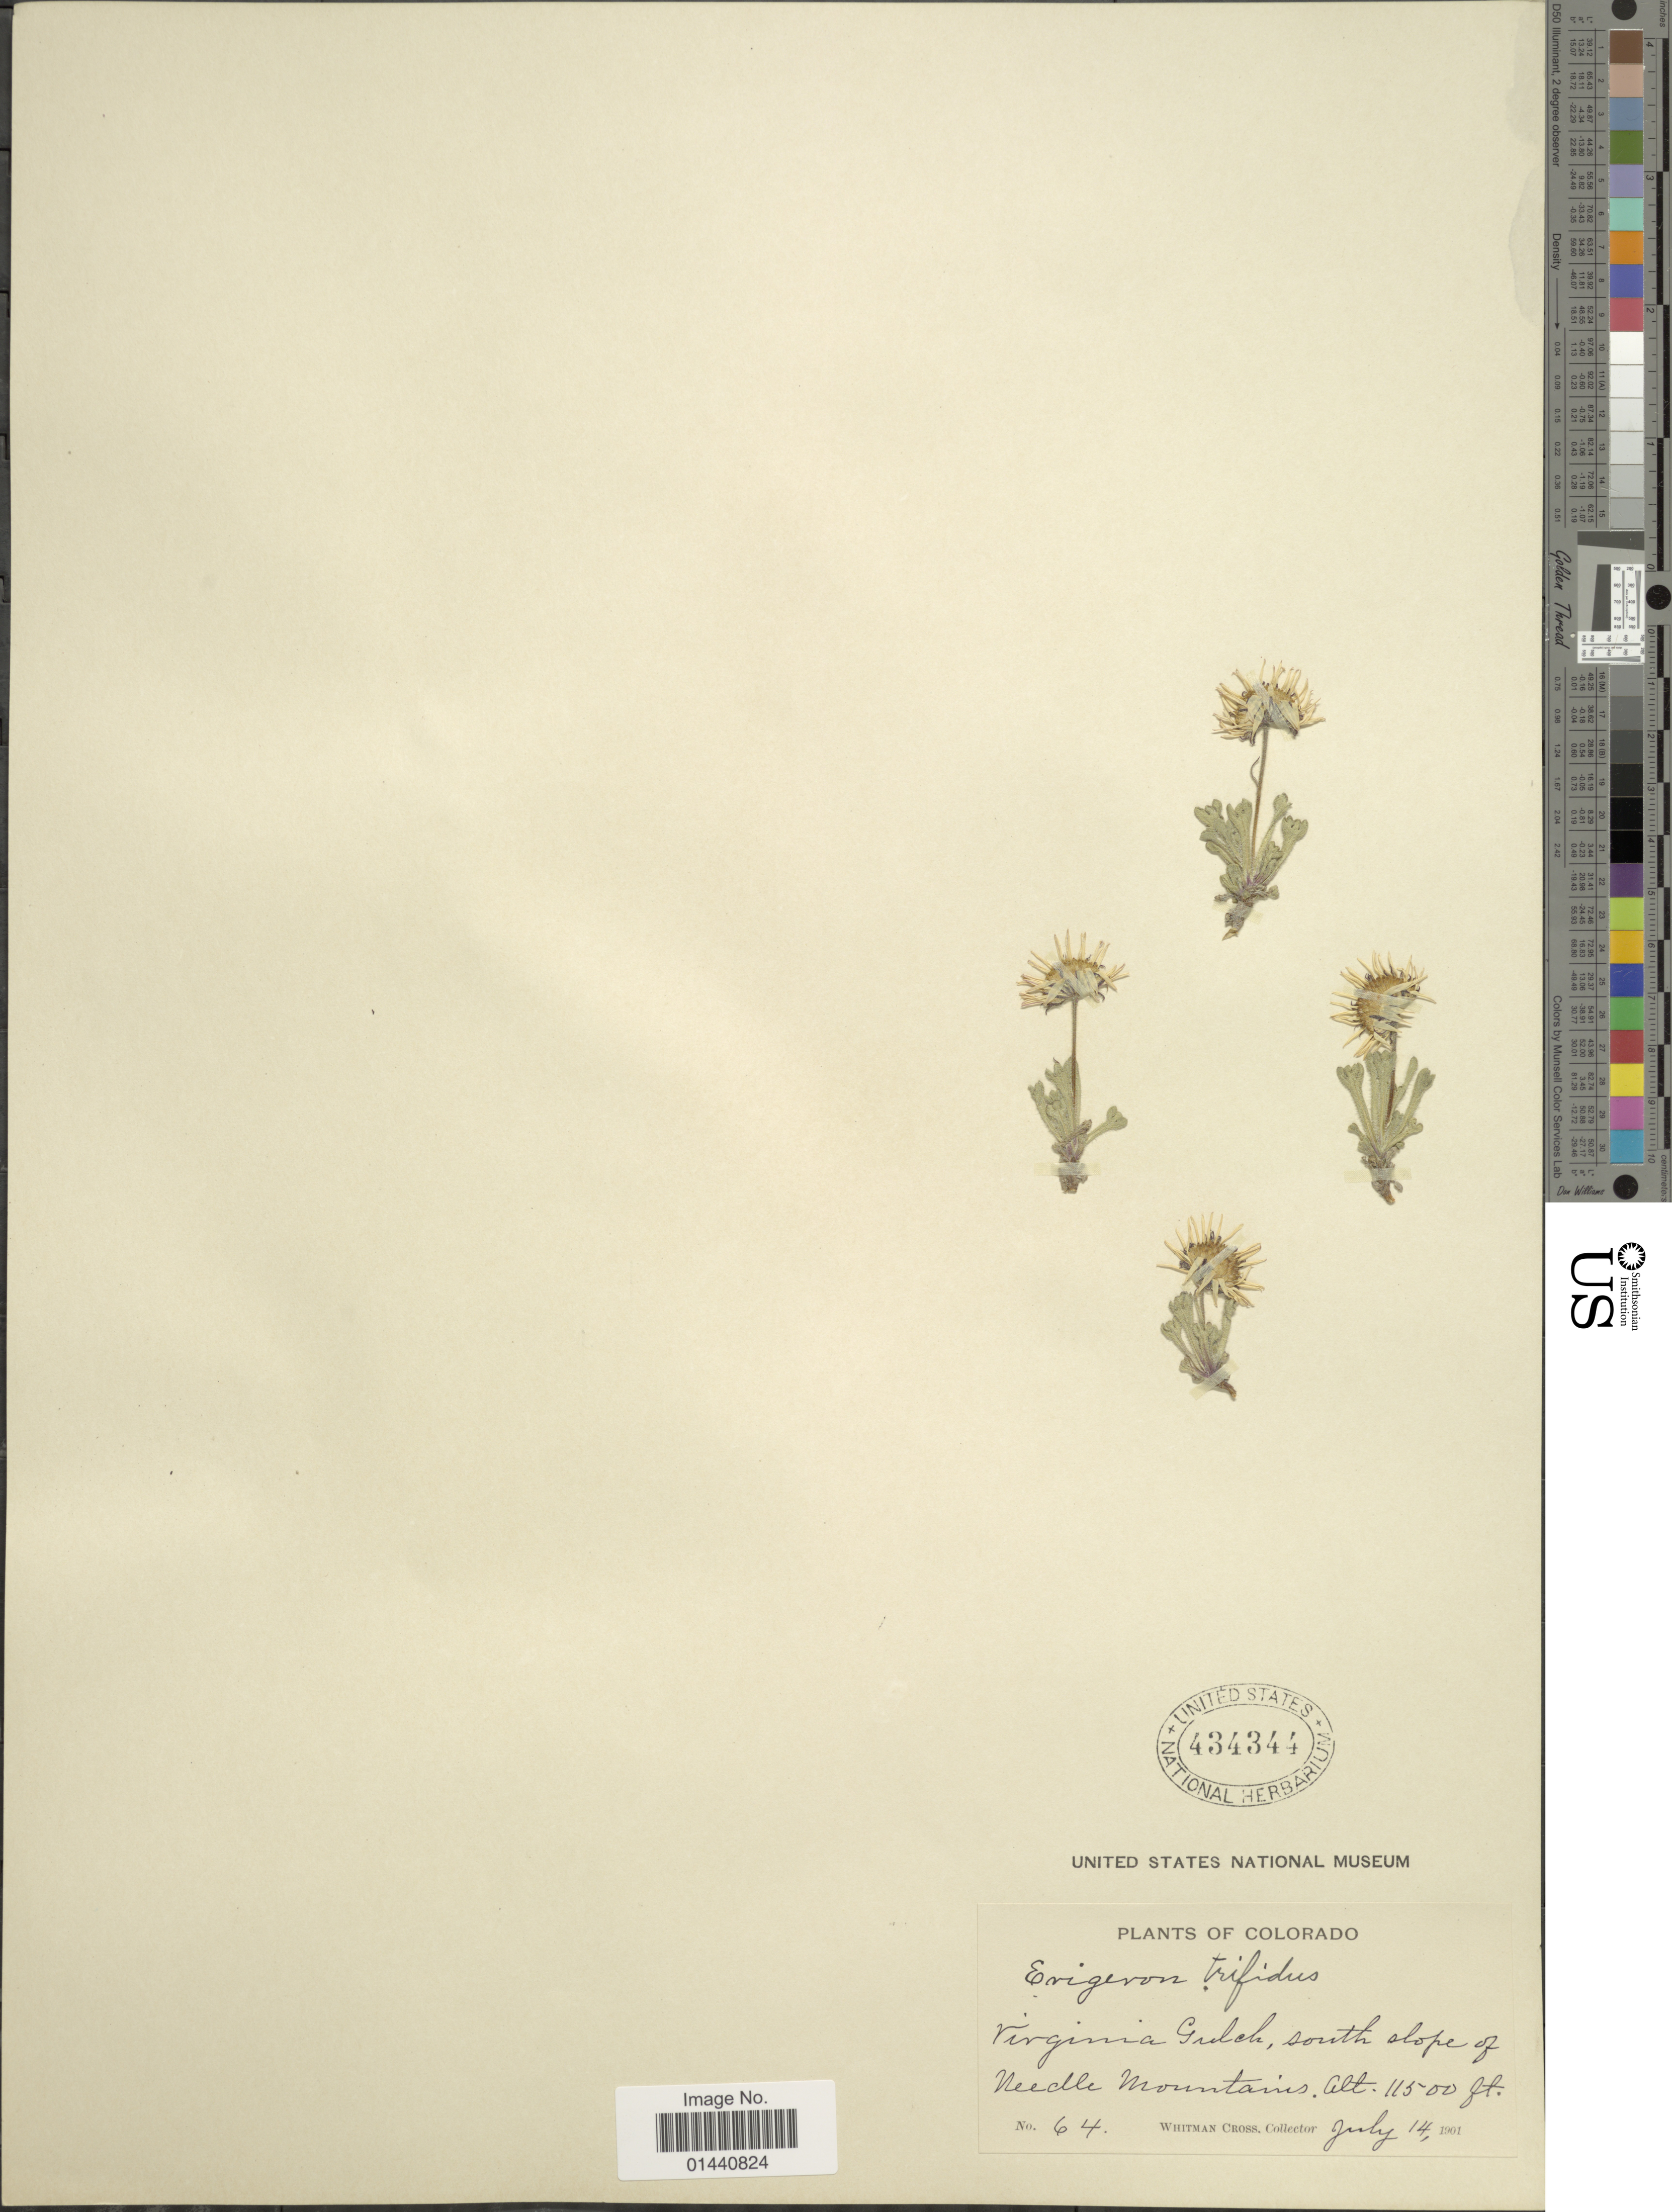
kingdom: Plantae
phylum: Tracheophyta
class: Magnoliopsida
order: Asterales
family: Asteraceae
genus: Erigeron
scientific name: Erigeron trifidus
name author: Hook.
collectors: W. Cross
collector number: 64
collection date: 1901-07-14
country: United States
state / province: Colorado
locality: Virginia Gulch, south slope of Needle Mountains.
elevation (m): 3505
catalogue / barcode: US 434344